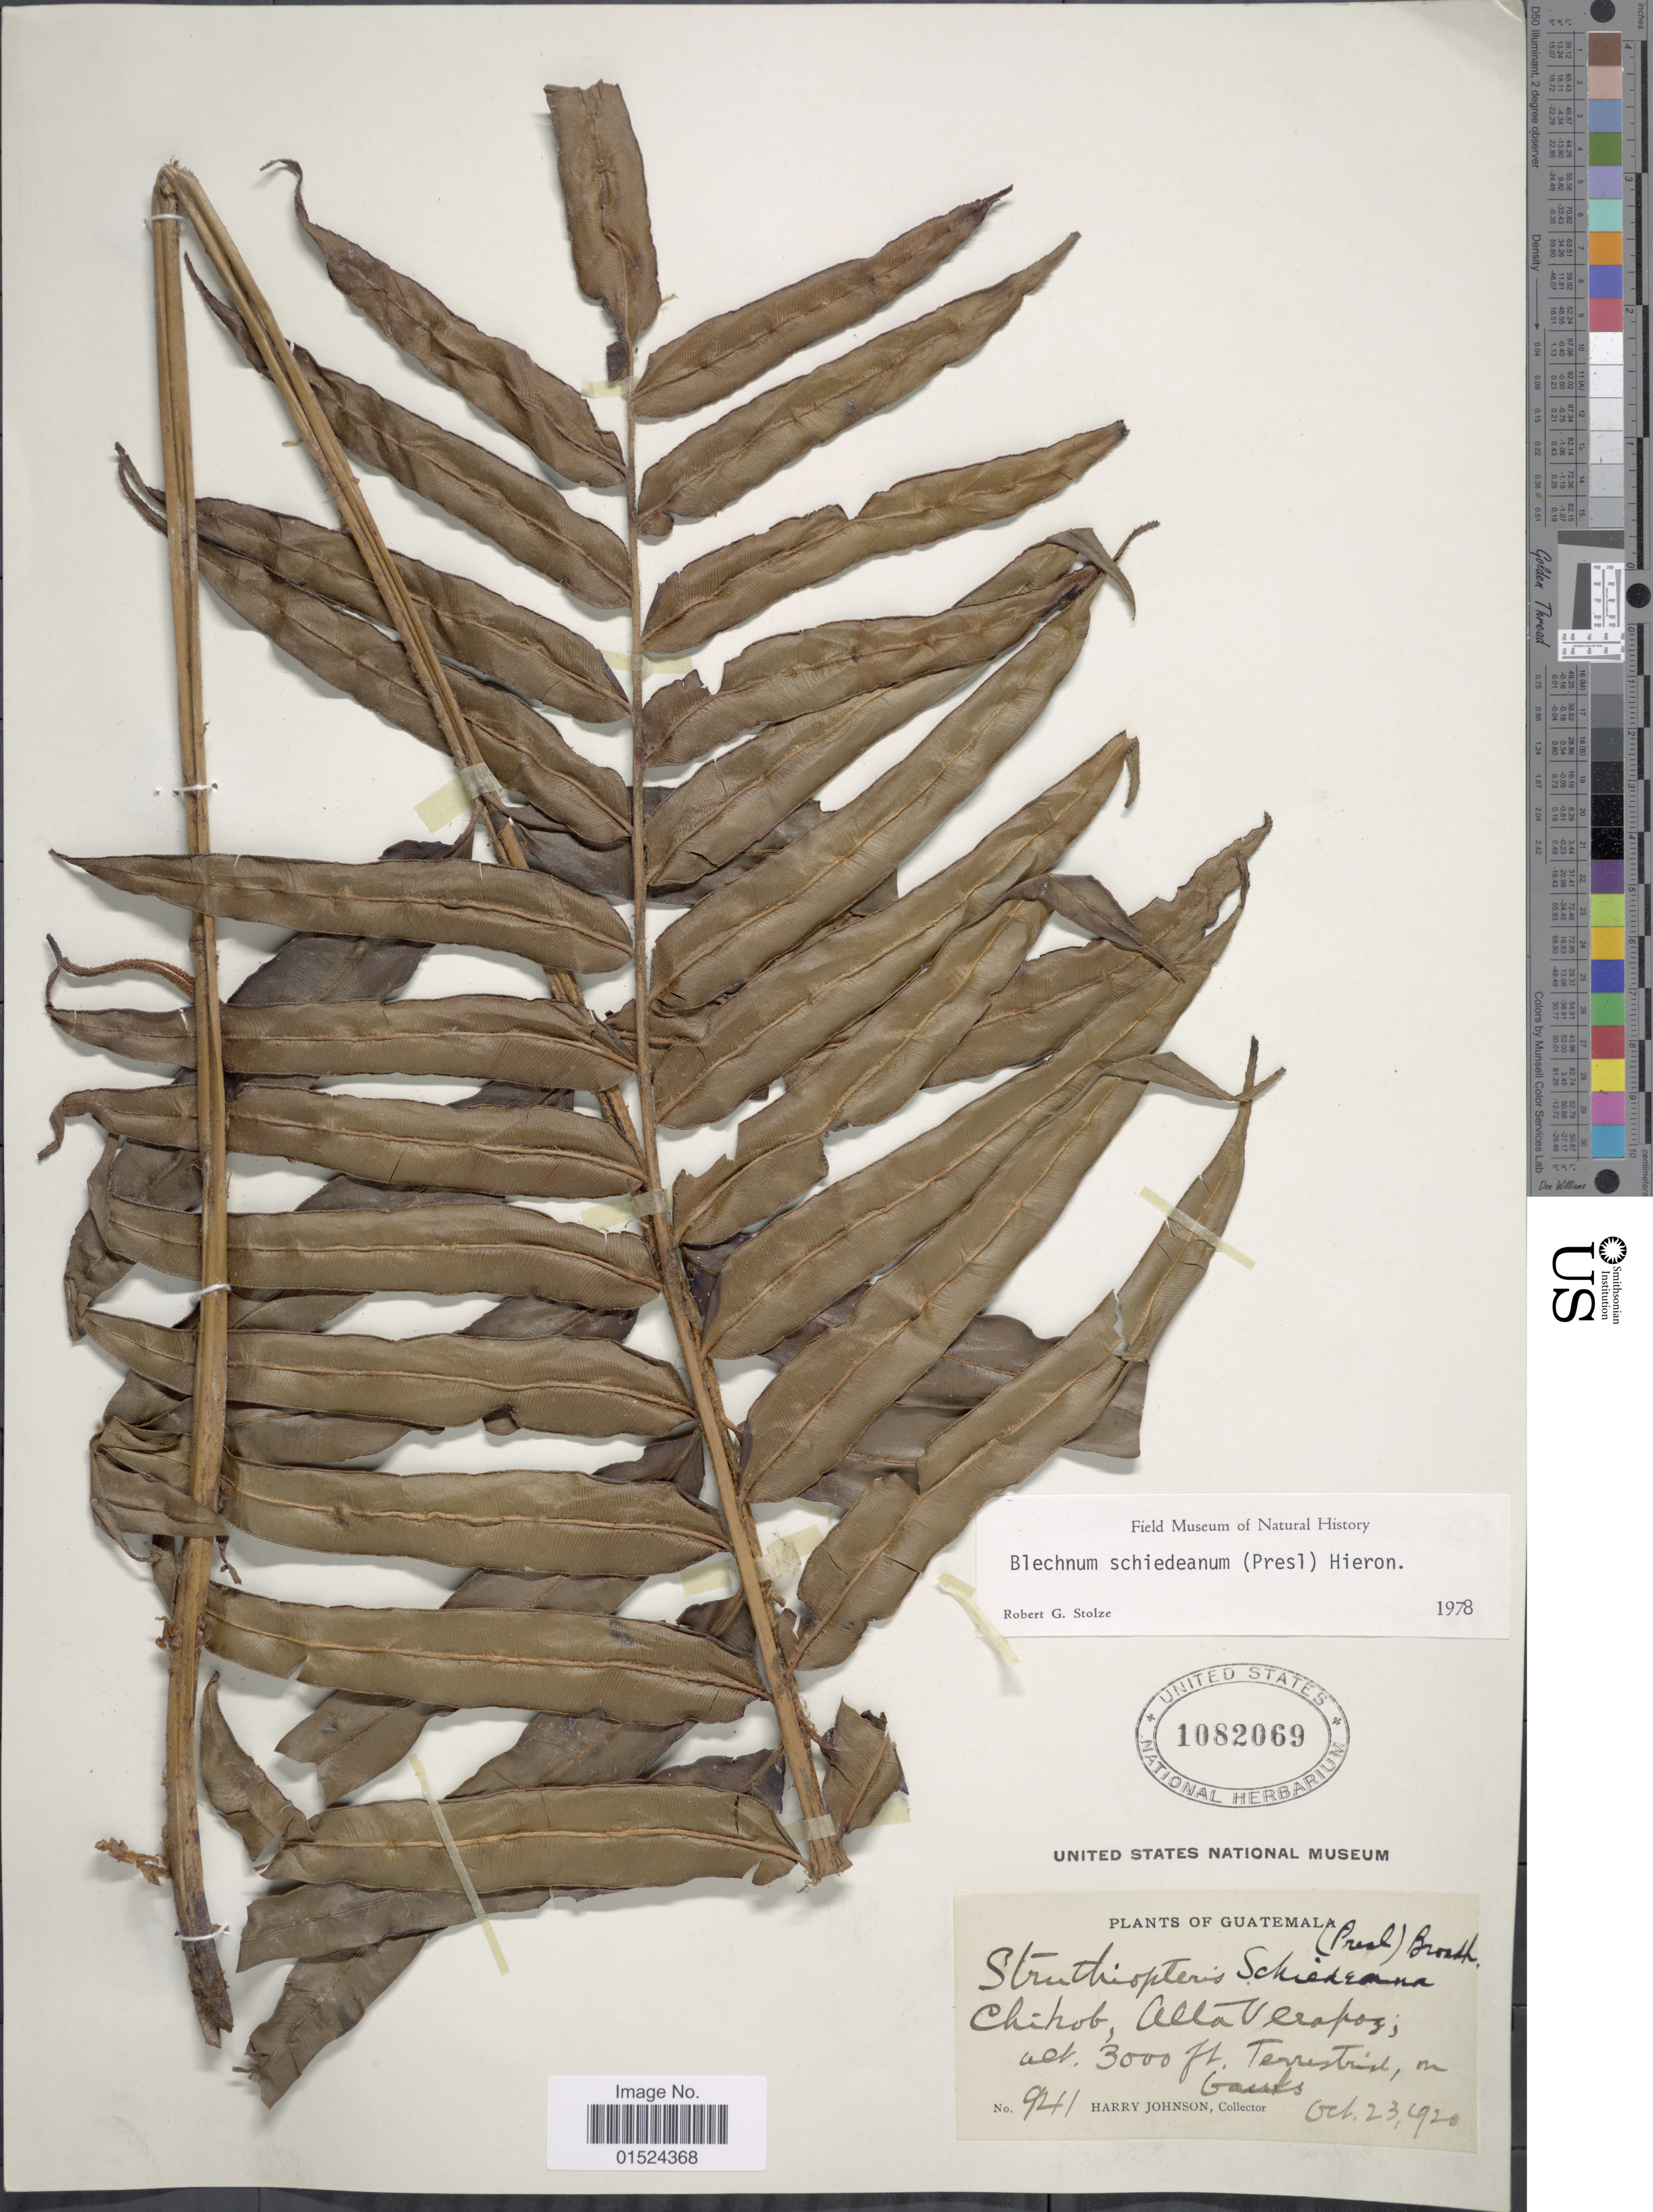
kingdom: Plantae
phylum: Tracheophyta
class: Polypodiopsida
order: Polypodiales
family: Blechnaceae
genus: Blechnum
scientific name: Blechnum schiedeanum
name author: (Schltdl. ex C. Presl) Hieron.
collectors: H. Johnson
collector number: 941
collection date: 1920-10-23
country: Guatemala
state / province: Alta Verapaz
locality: Chihob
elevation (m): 914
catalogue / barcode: US 1082069